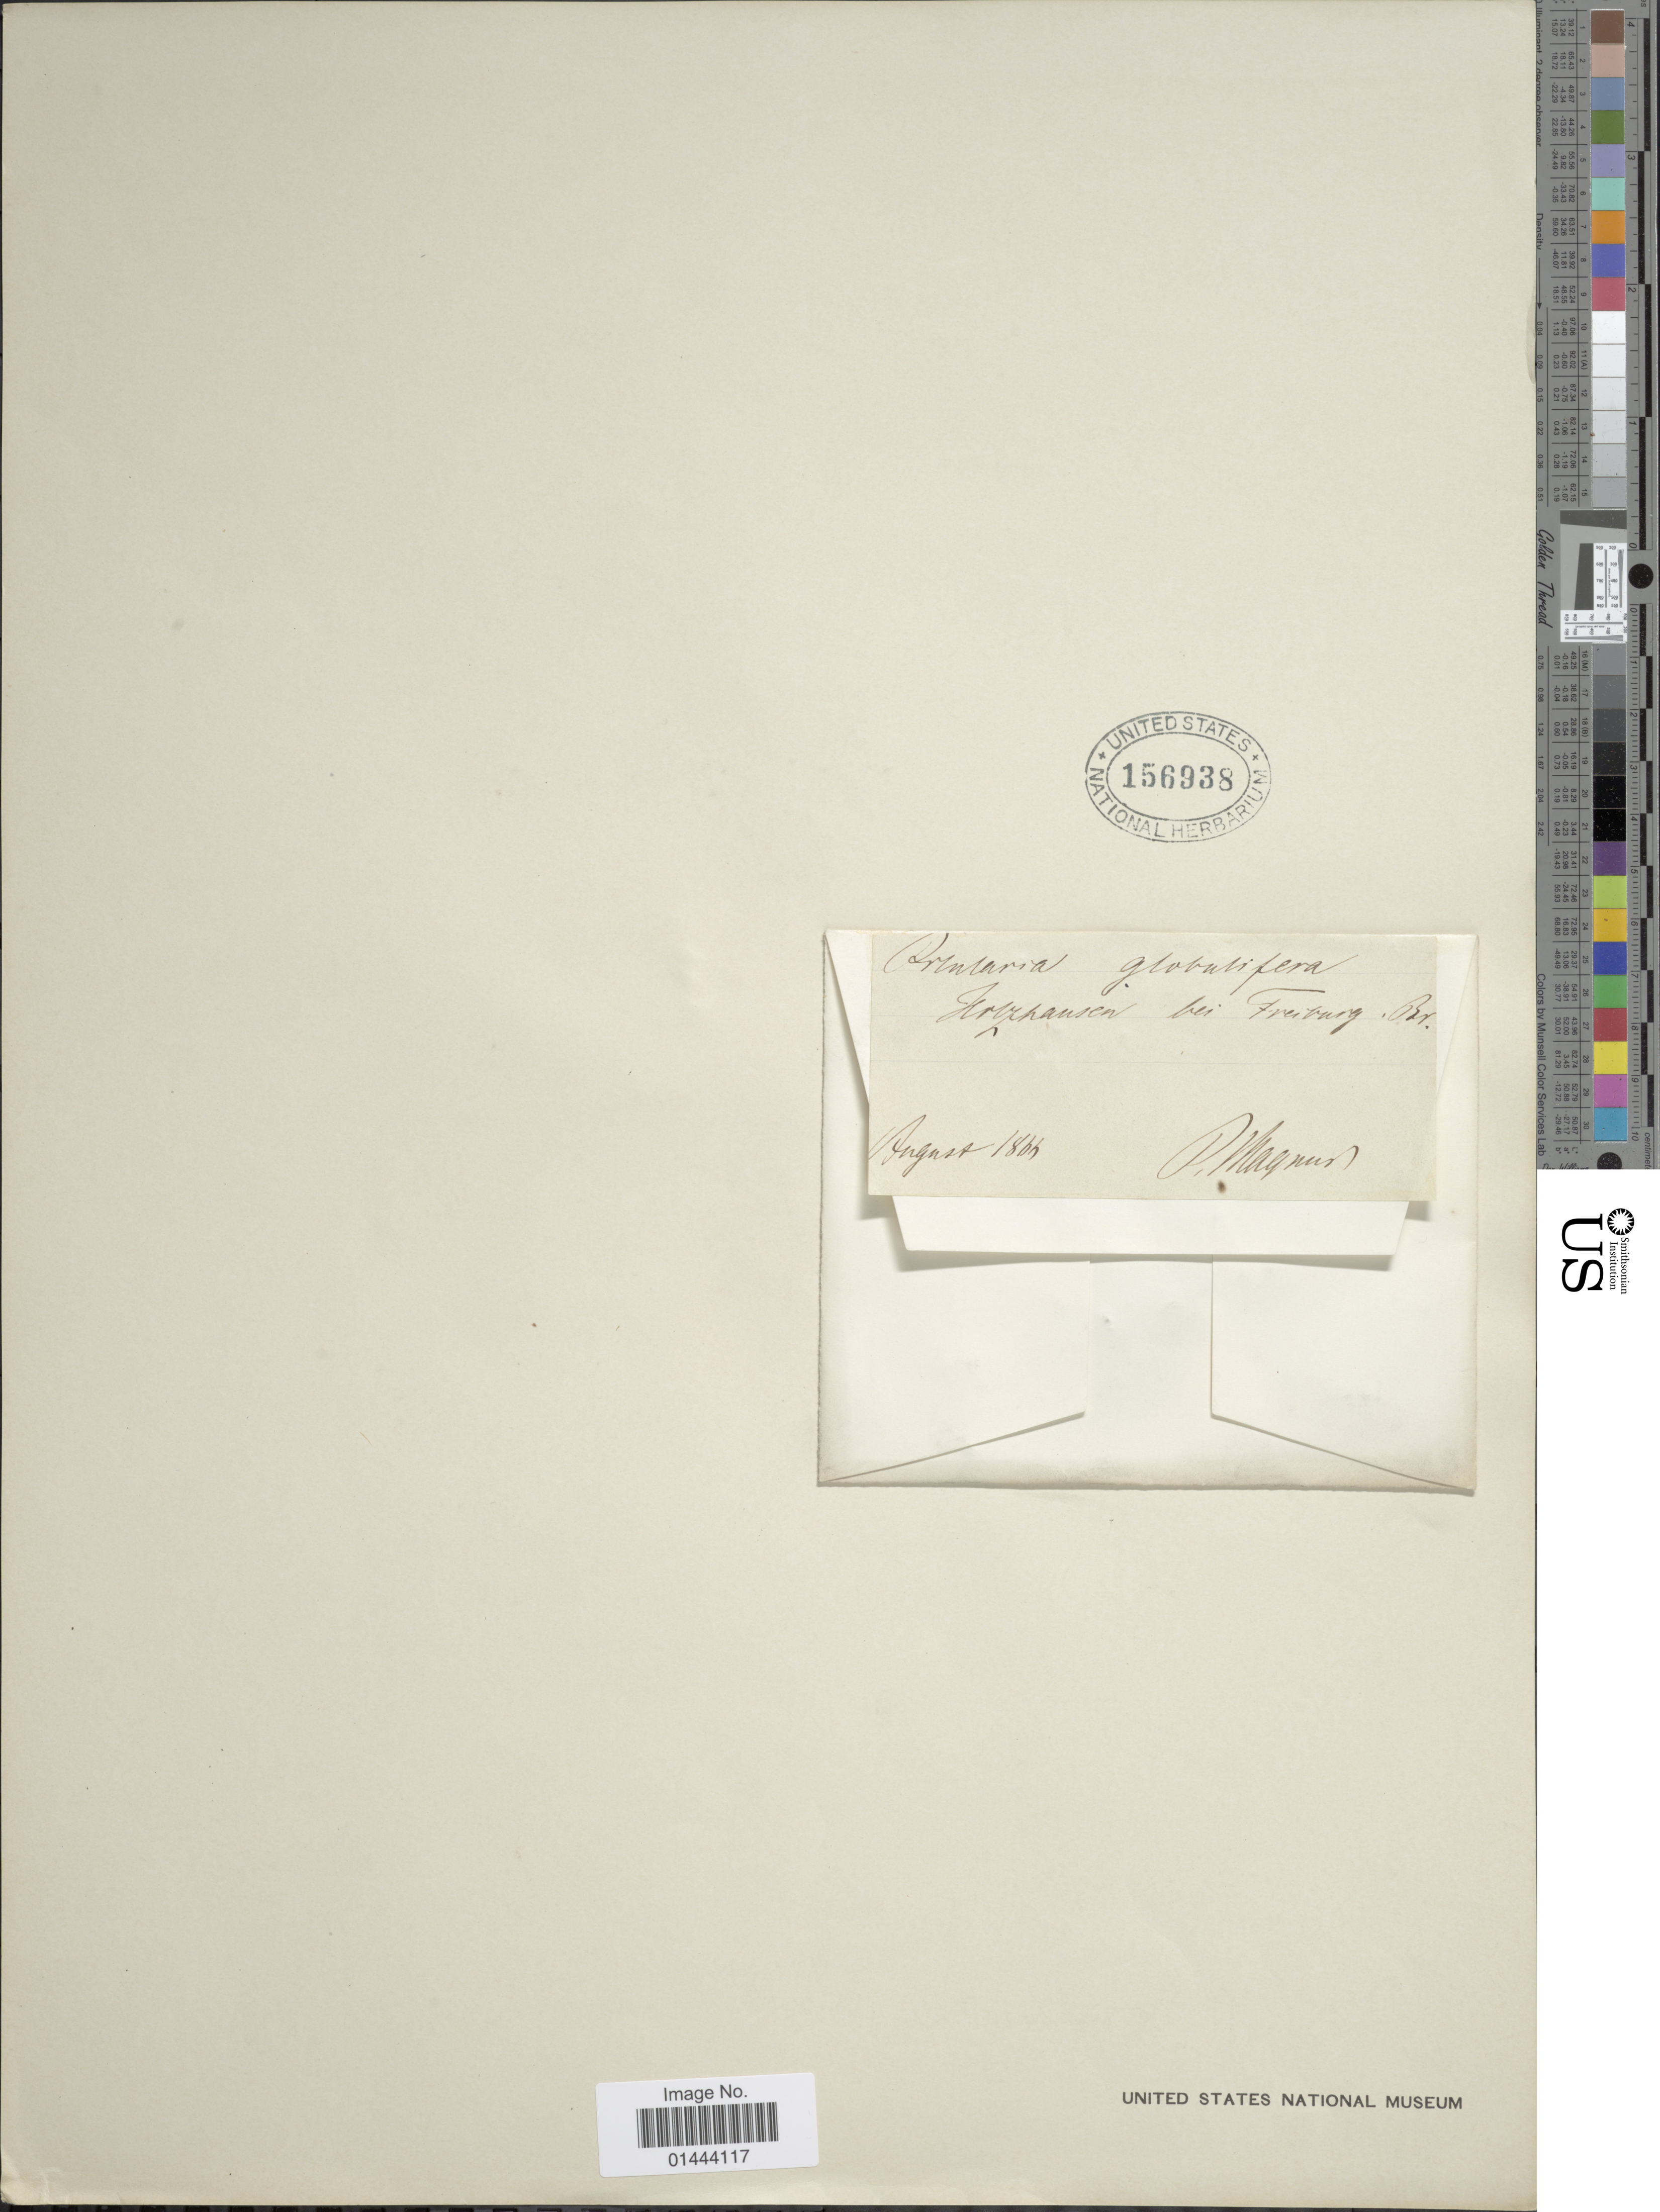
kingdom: Plantae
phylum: Tracheophyta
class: Polypodiopsida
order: Salviniales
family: Marsileaceae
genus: Pilularia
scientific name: Pilularia globulifera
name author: L.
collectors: P. Magnus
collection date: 1866-08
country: Switzerland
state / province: Fribourg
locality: Holzhausen bei Freiburg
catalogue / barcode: US 156938